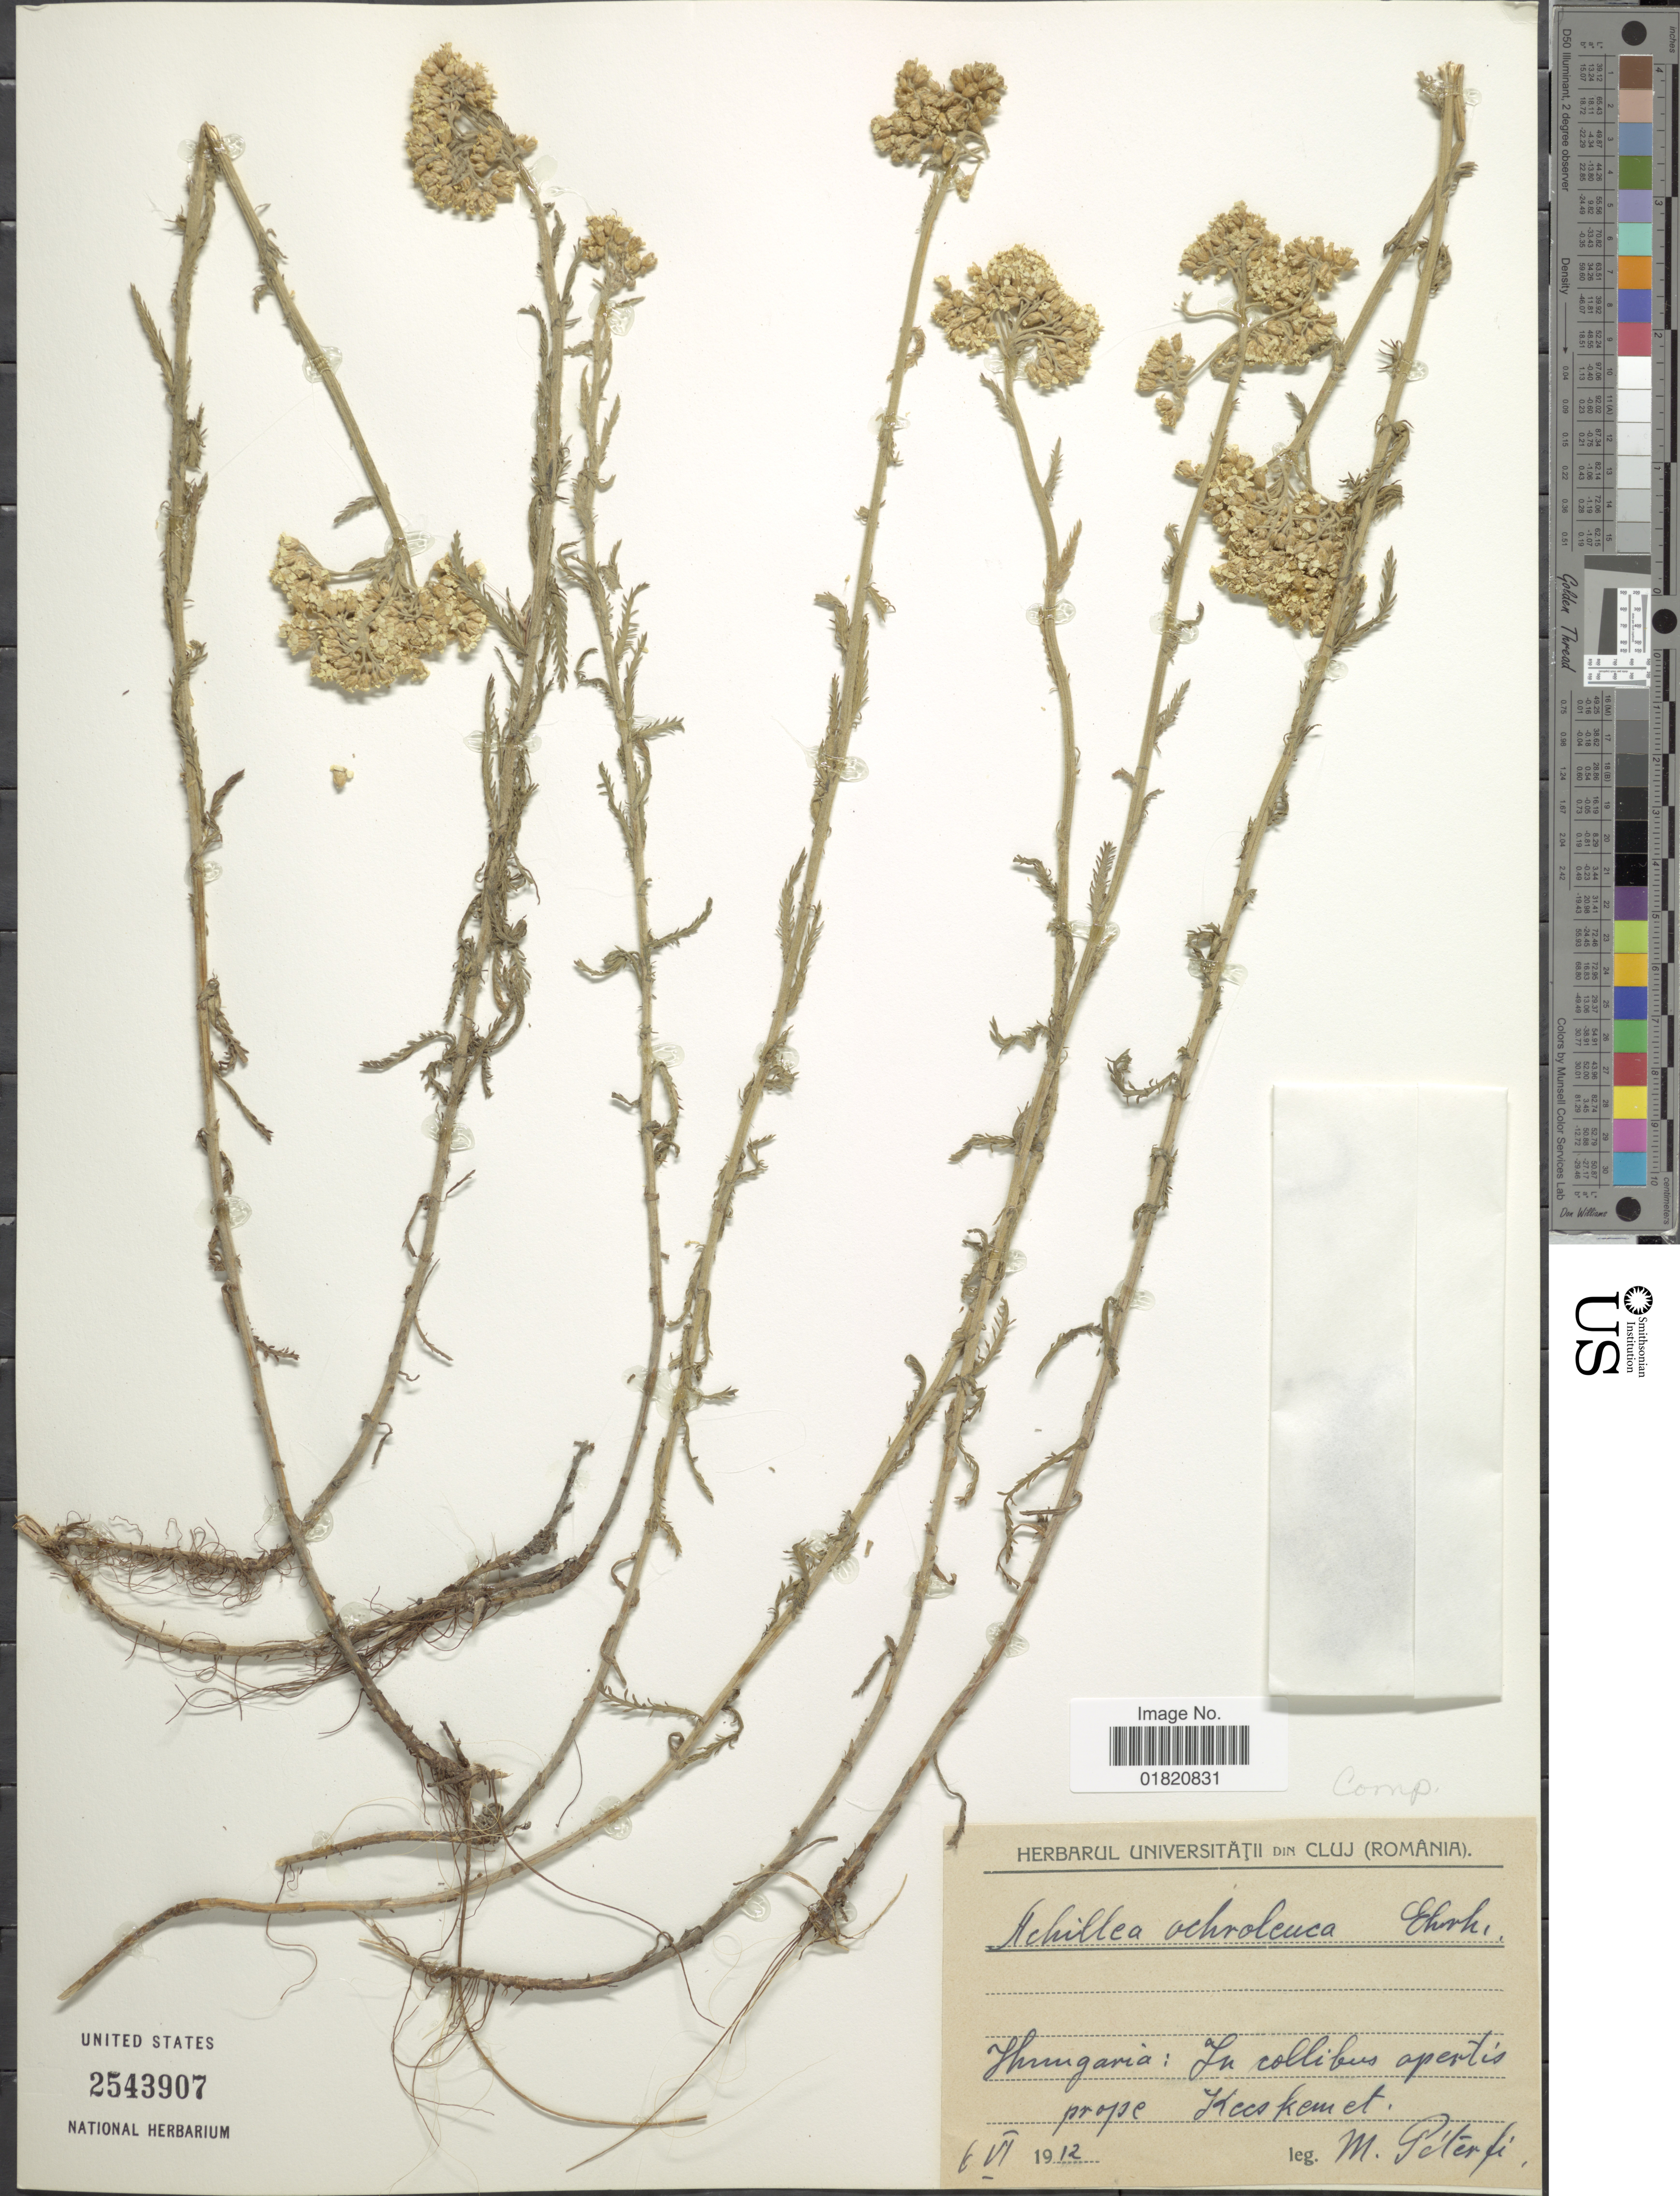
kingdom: Plantae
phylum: Tracheophyta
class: Magnoliopsida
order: Asterales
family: Asteraceae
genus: Achillea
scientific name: Achillea ochroleuca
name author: Ehrh.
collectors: M. Péterfi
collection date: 1912-06-06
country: Hungary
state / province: Bacs-kiskun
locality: Kecskemét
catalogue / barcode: US 2543907